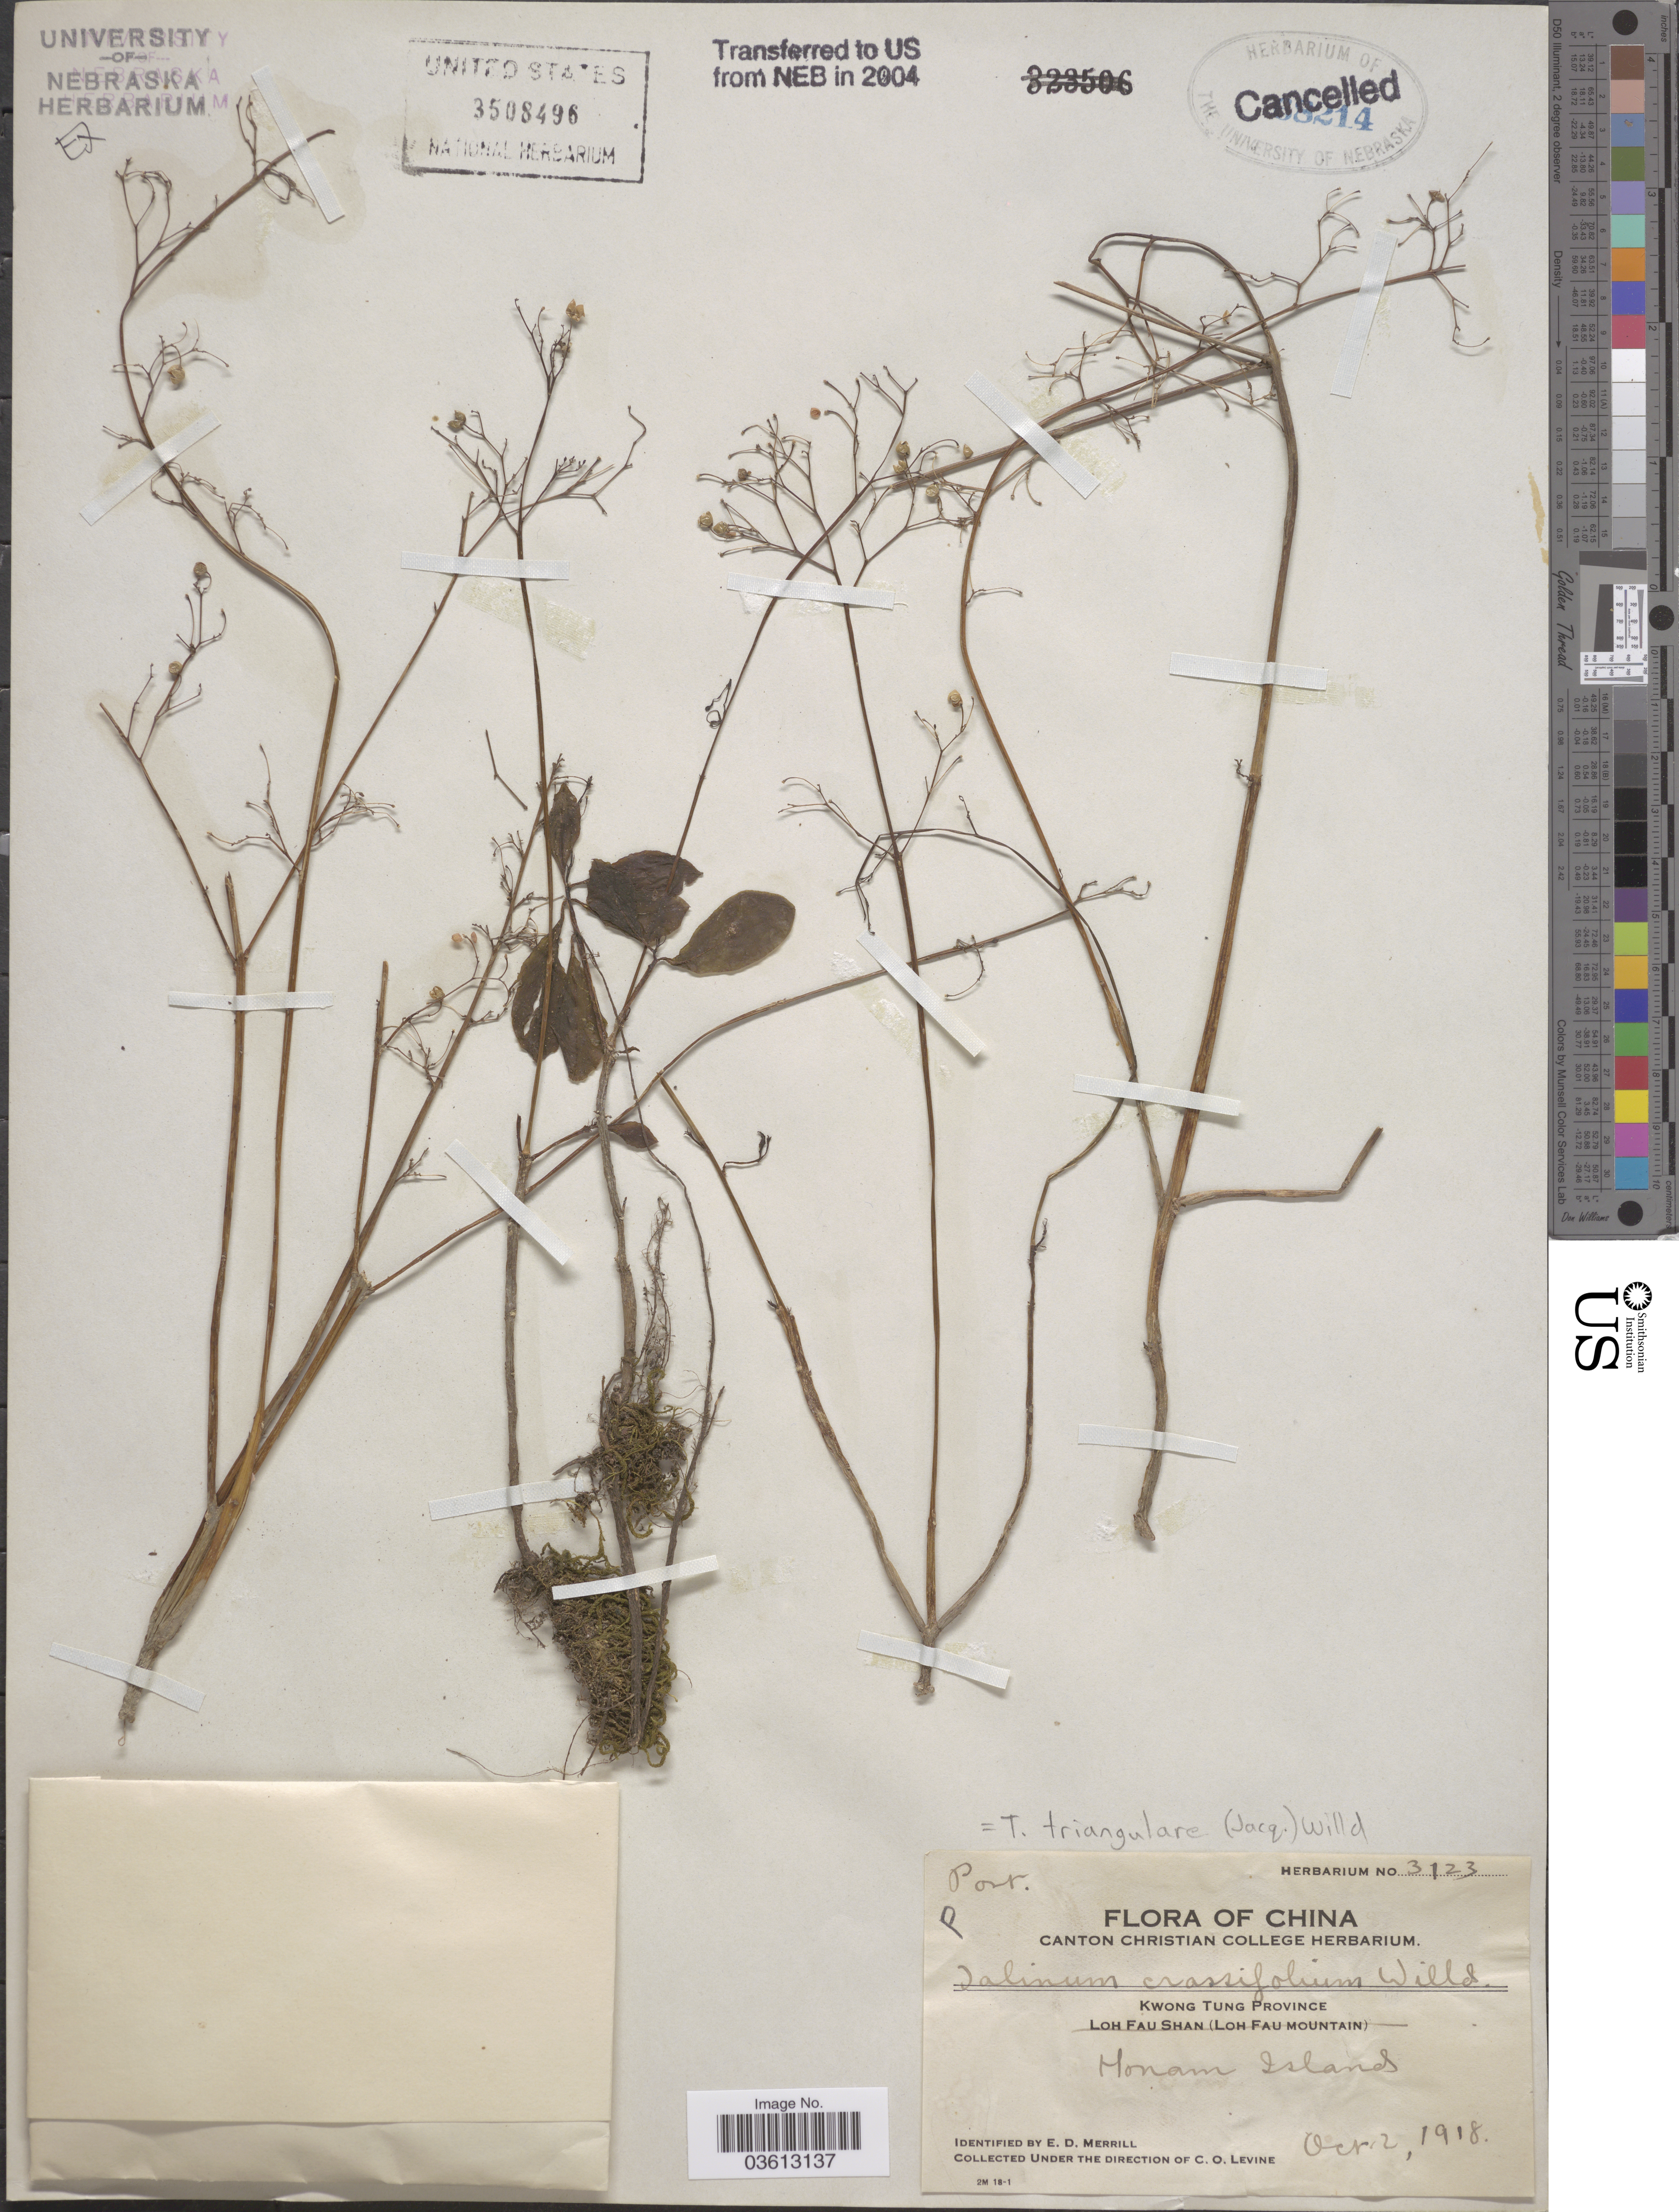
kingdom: Plantae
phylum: Tracheophyta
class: Magnoliopsida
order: Caryophyllales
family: Talinaceae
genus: Talinum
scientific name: Talinum triangulare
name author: (Jacq.) Willd.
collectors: C. O. Levine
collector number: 3123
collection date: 1918-10-02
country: China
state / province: Guangdong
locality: Kwong Tung Province, Honam Islands.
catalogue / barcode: US 3508496